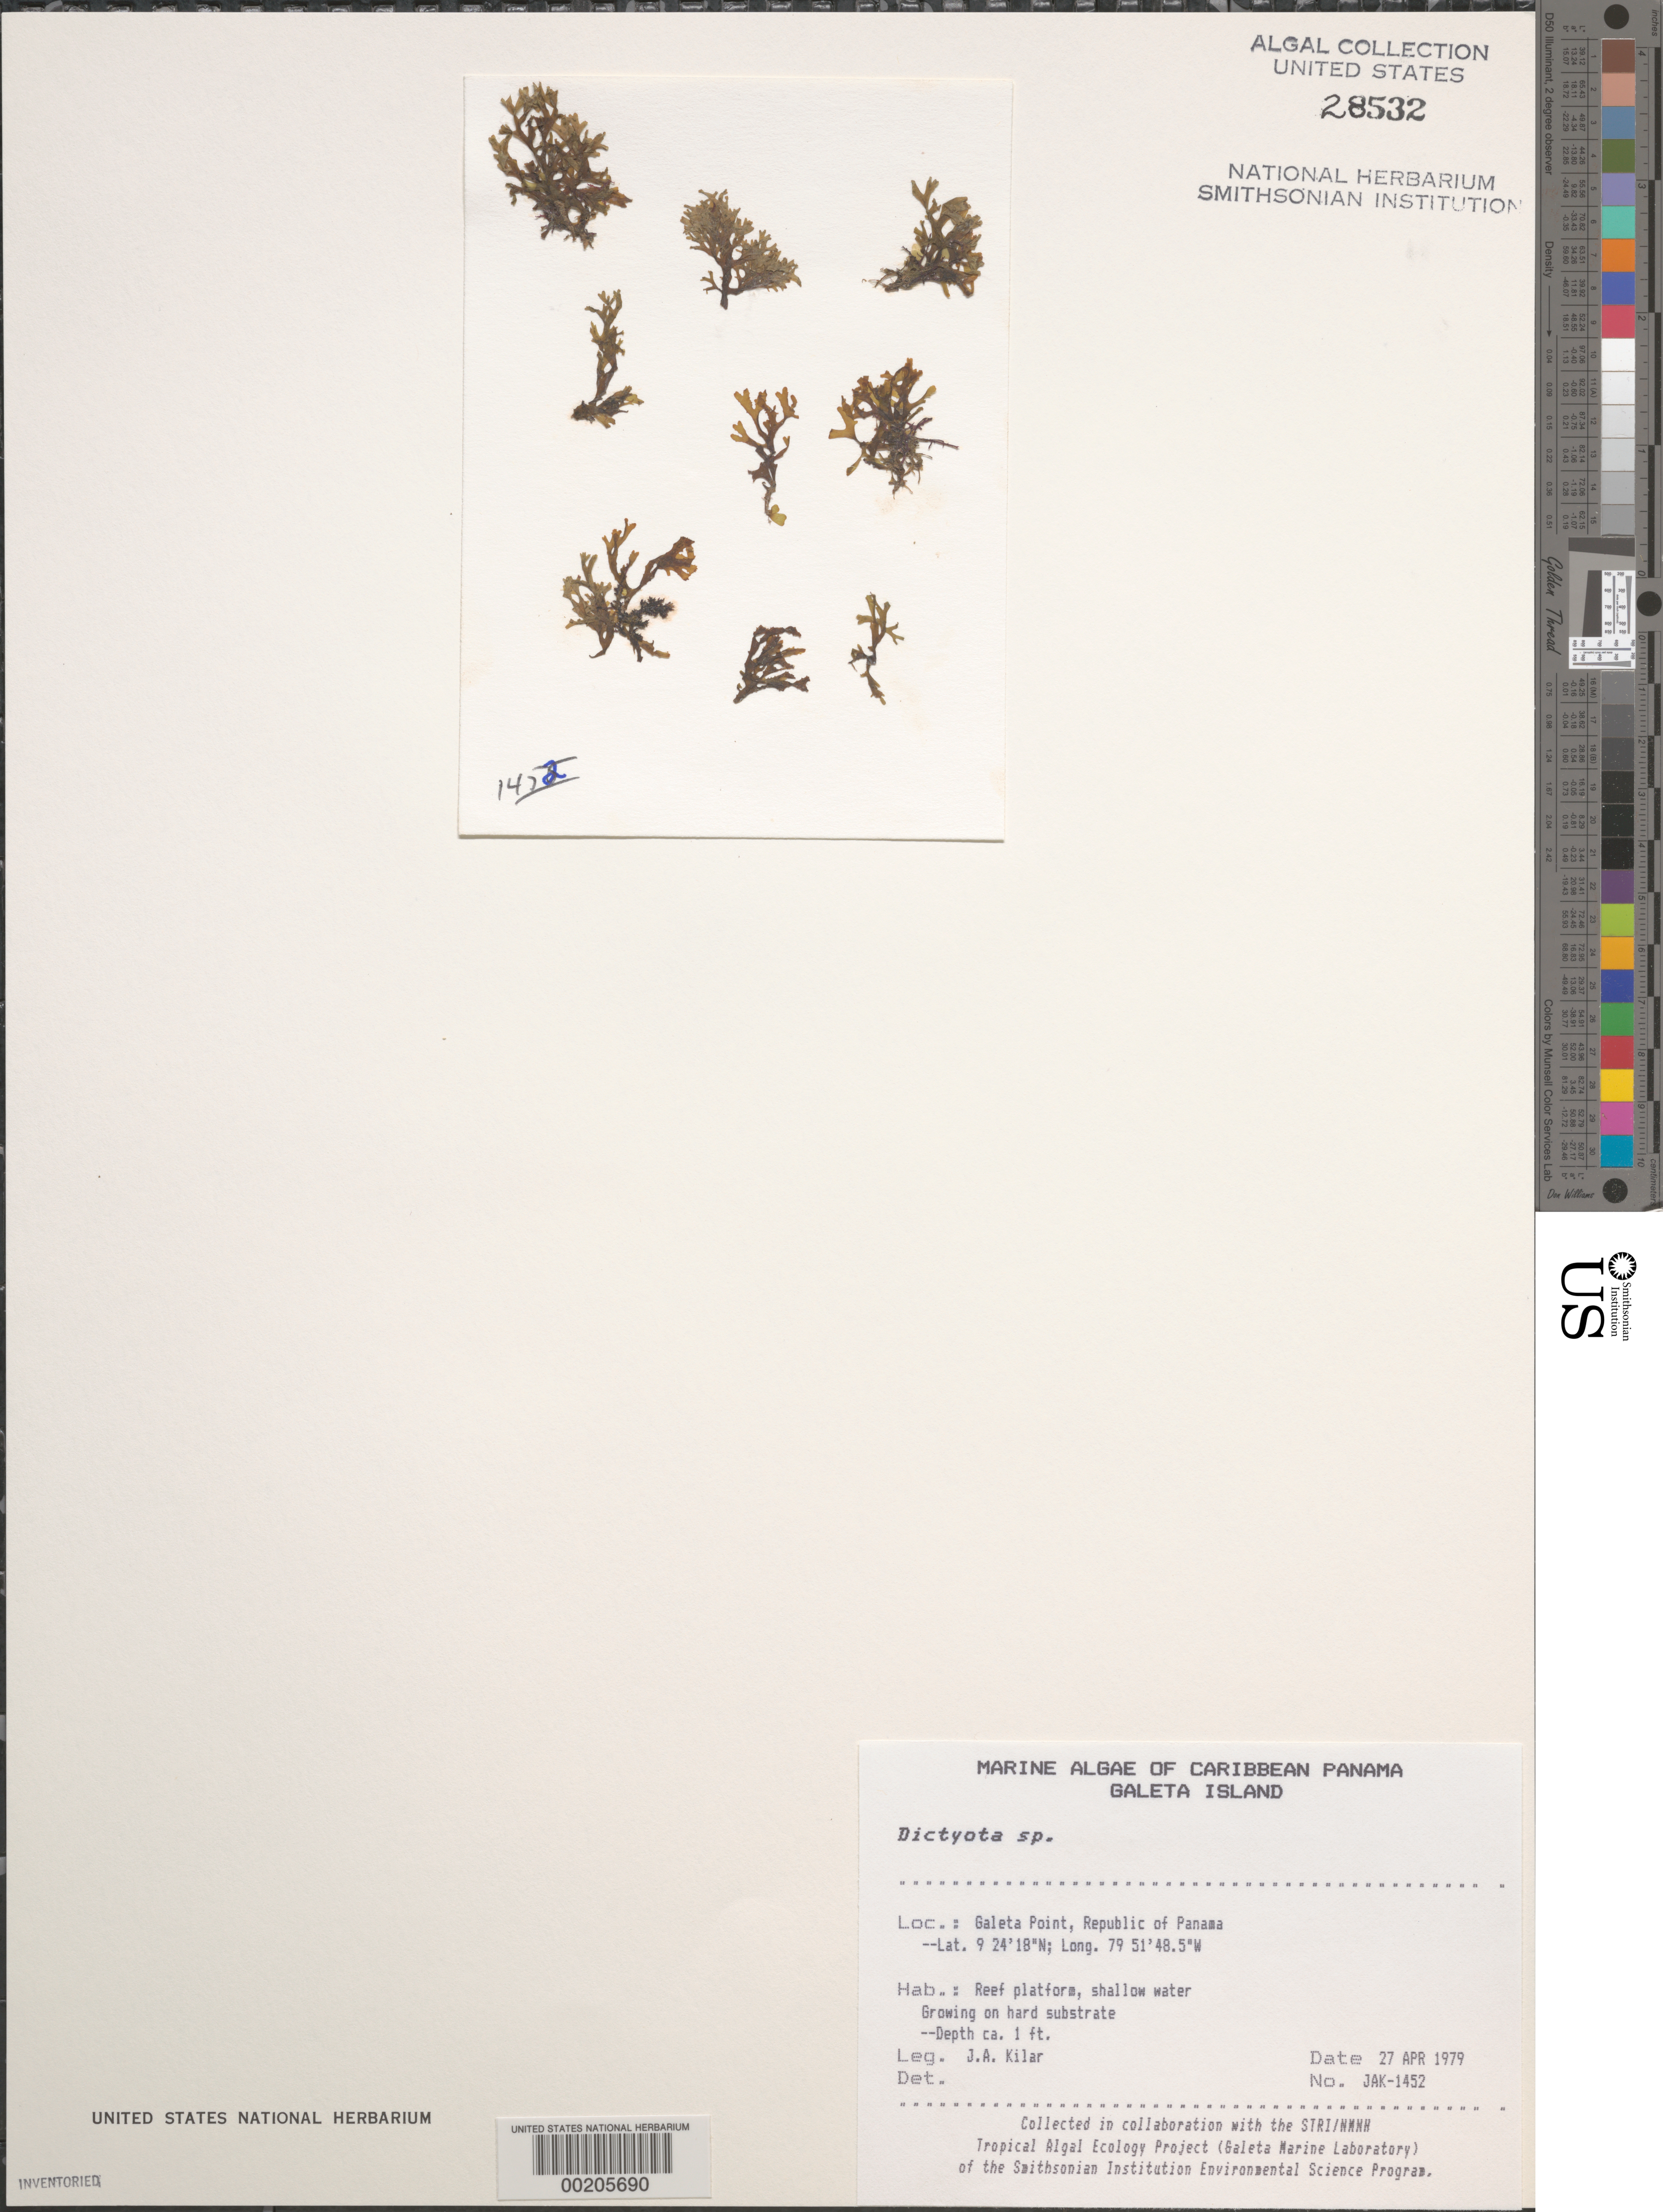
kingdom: Chromista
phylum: Ochrophyta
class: Phaeophyceae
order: Dictyotales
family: Dictyotaceae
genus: Dictyota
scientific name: Dictyota sp.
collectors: J. A. Kilar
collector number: JAK-1452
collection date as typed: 27 Apr 1979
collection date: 1979-04-27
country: Panama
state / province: Colón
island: Galeta Island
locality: Galeta Point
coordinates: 9 24' 18" N, 79 51' 48.5" W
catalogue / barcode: US 28532